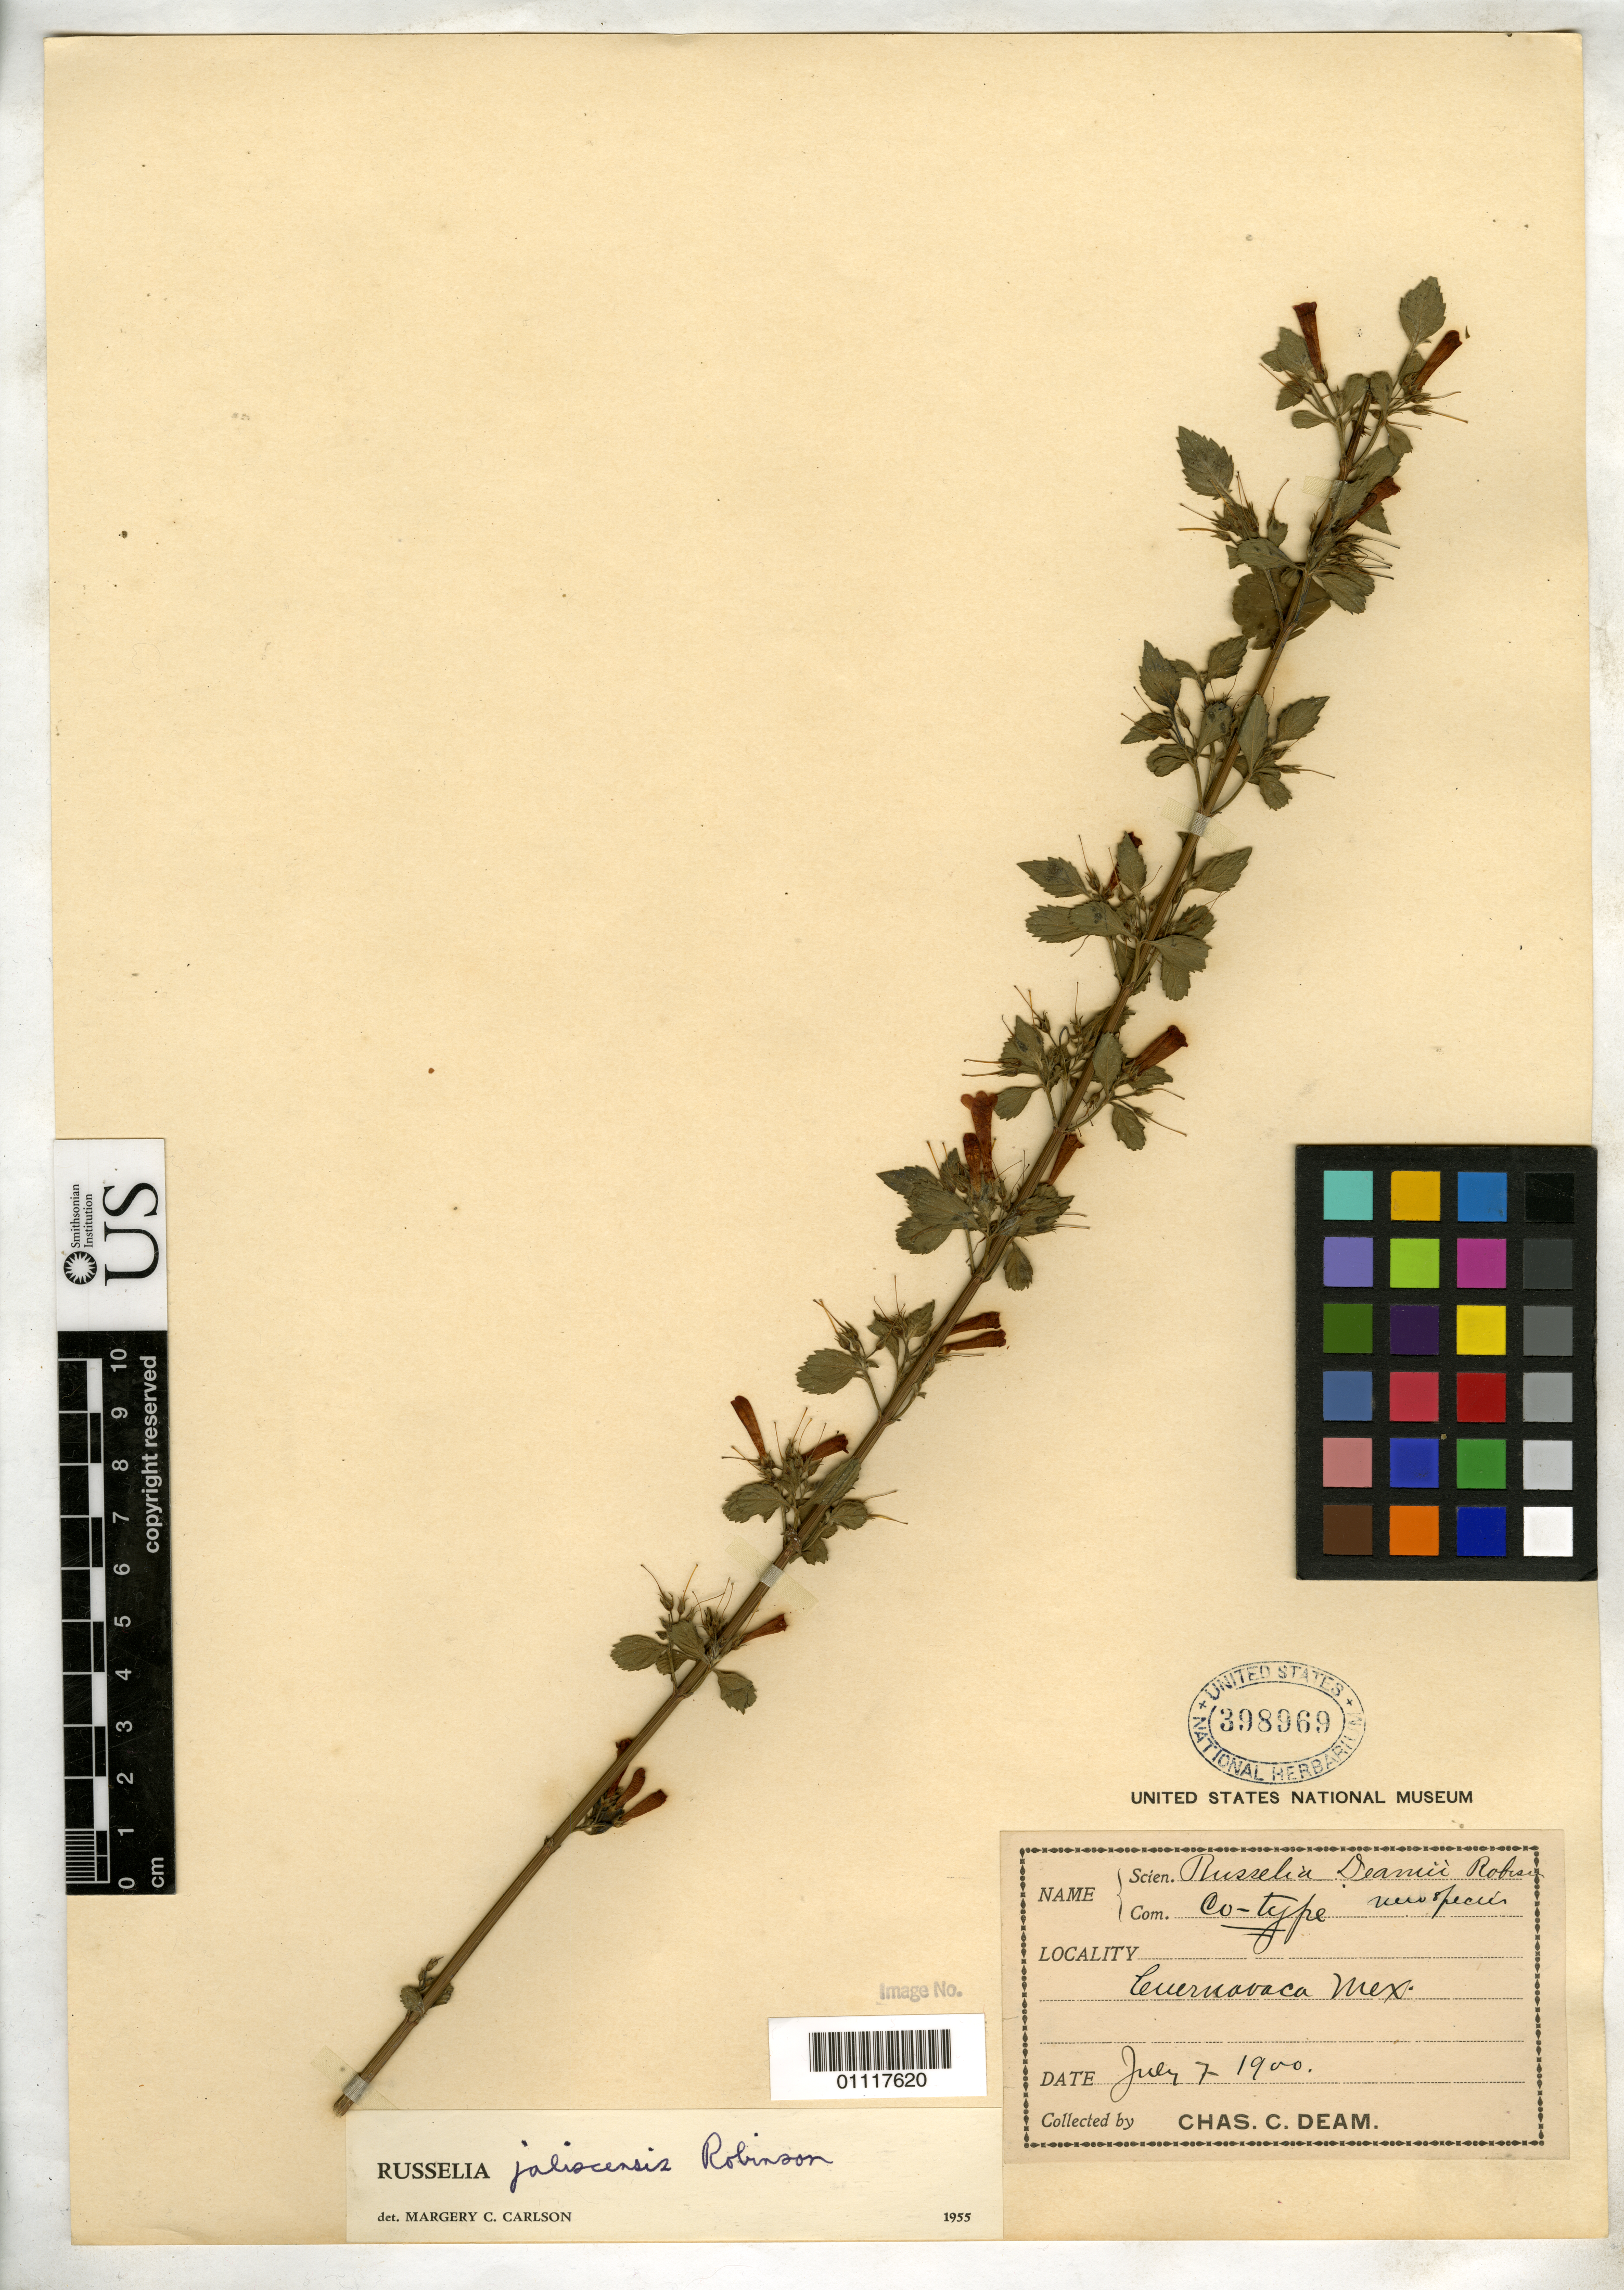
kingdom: Plantae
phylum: Tracheophyta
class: Magnoliopsida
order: Lamiales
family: Plantaginaceae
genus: Russelia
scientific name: Russelia deamii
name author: B.L. Rob.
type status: Possible Isotype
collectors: C. C. Deam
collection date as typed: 07 Jul 1900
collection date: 1900-07-07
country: Mexico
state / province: Morelos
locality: Cuernavaca.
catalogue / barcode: US 398969